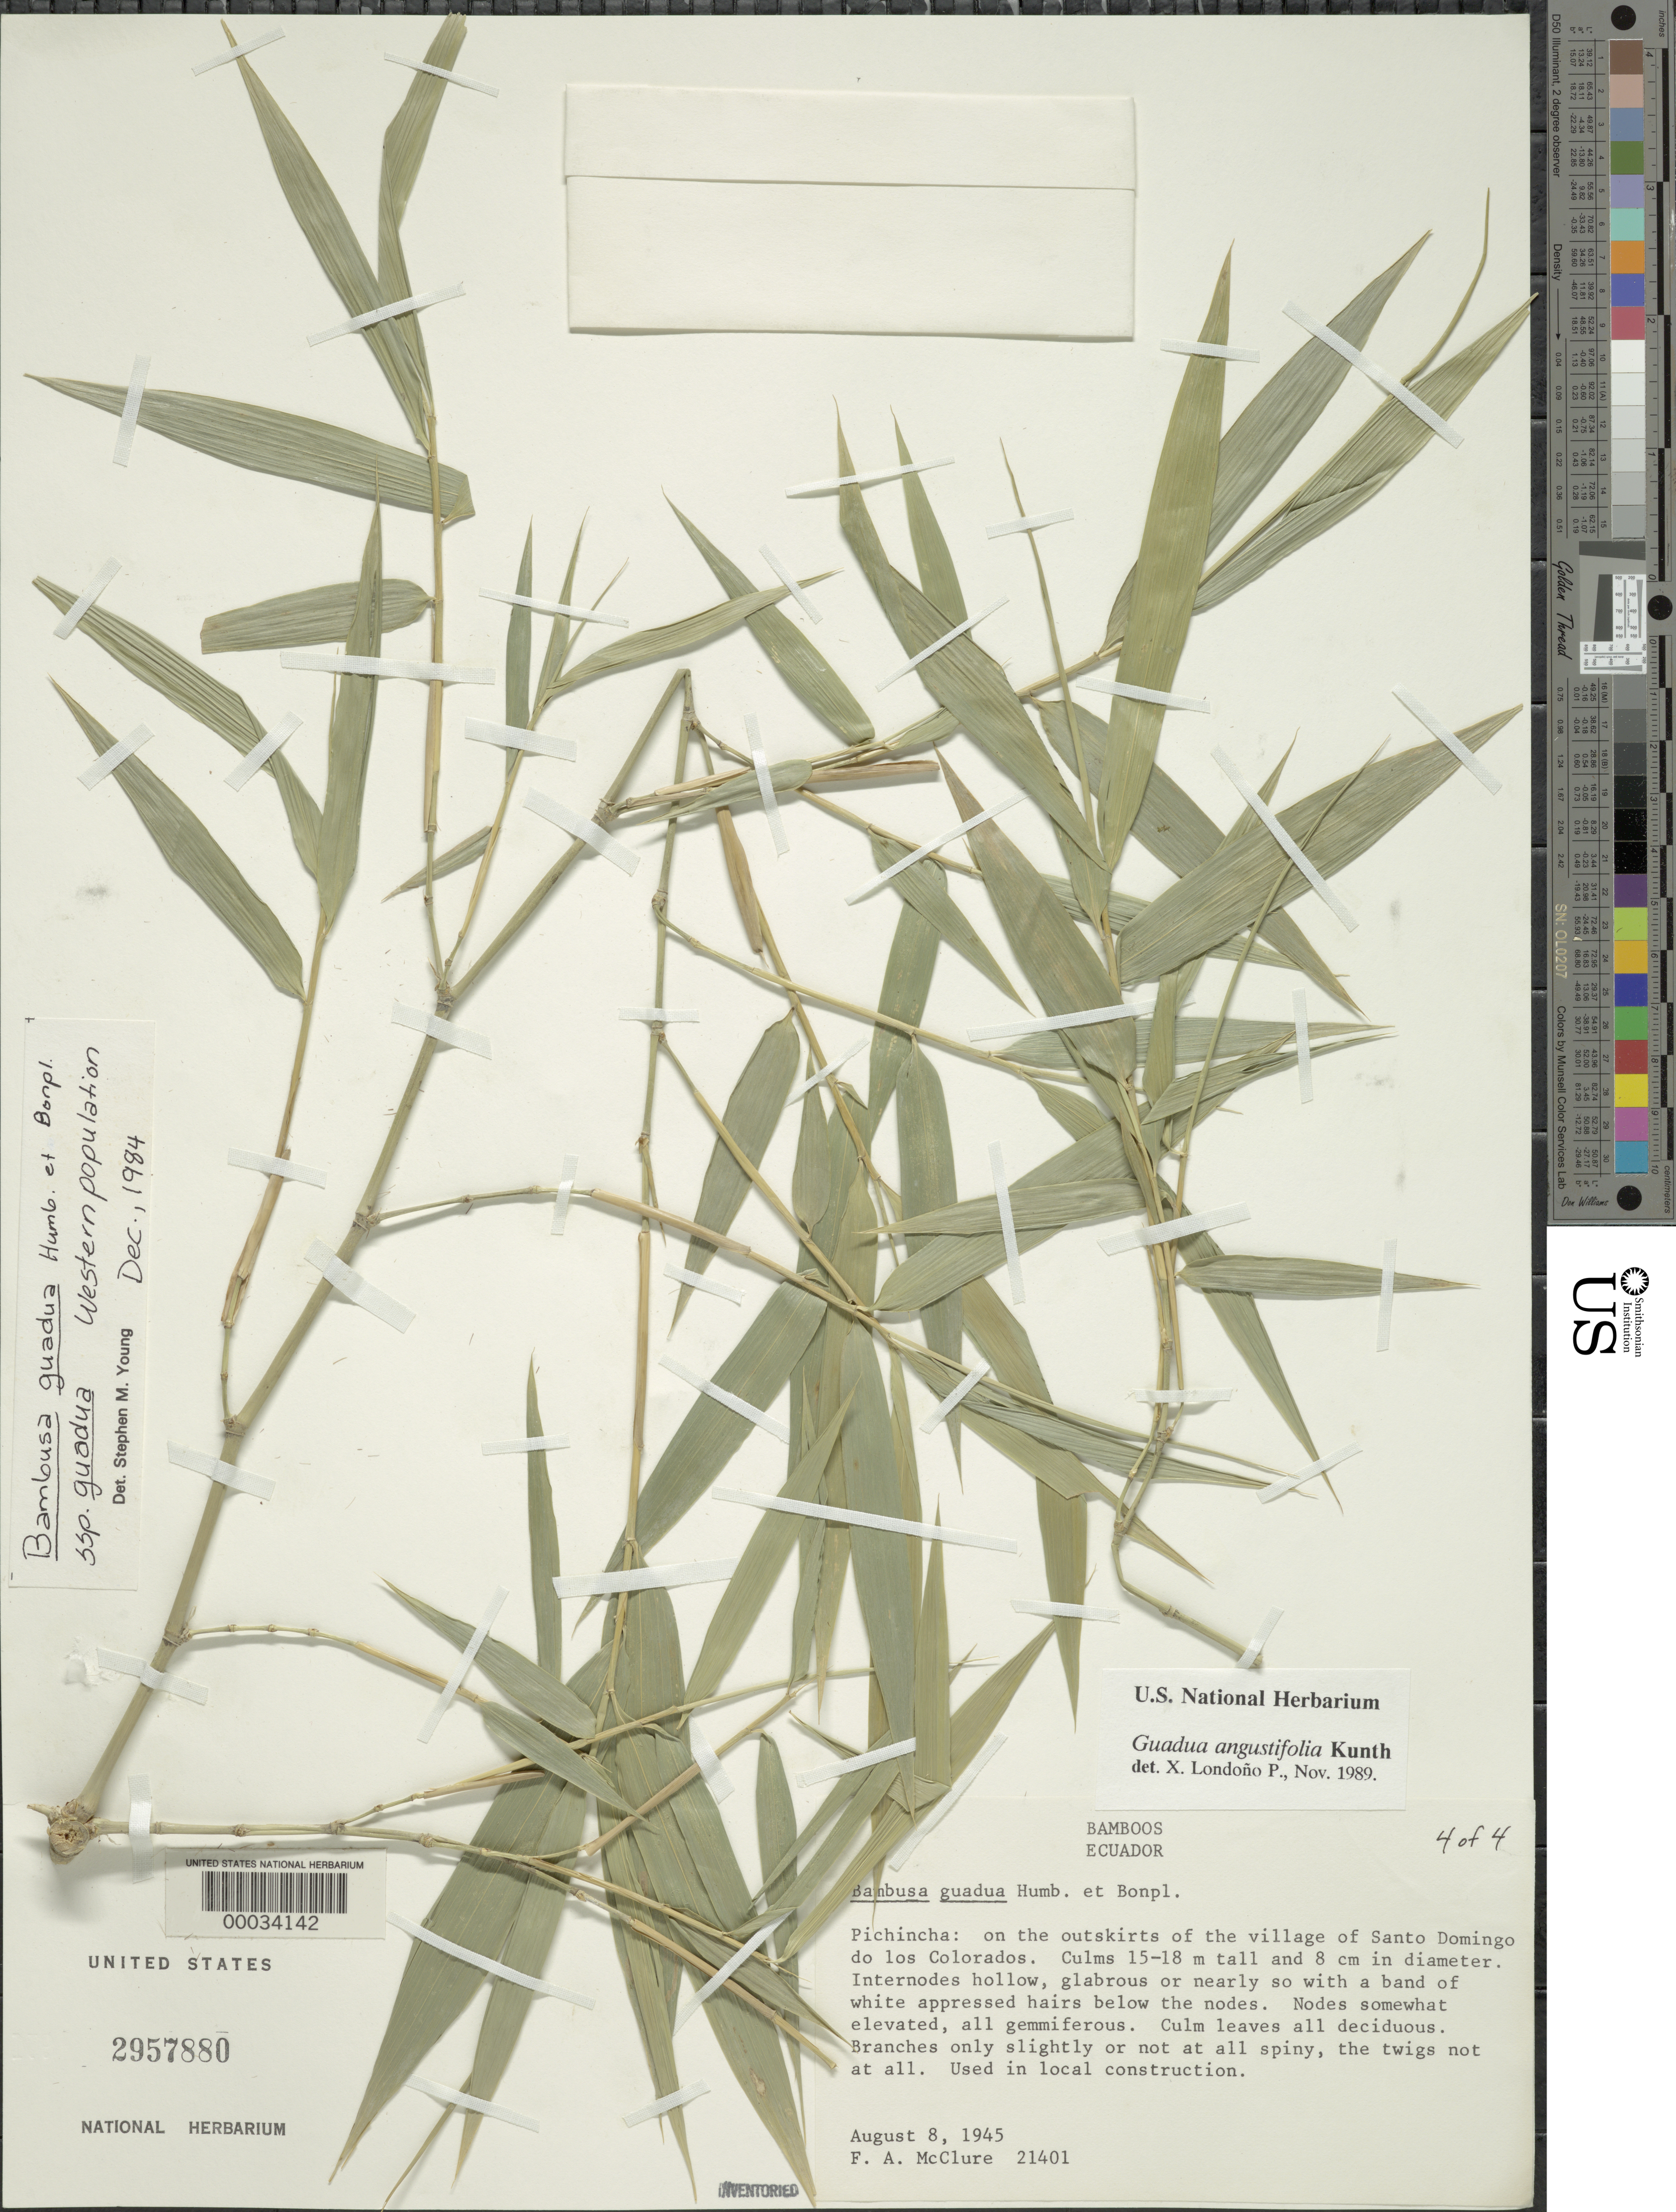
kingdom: Plantae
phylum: Tracheophyta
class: Liliopsida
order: Poales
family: Poaceae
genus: Guadua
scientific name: Guadua angustifolia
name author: Kunth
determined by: Londoño, X., (TULV), Jardin Botanico "Juan Maria Cespedes"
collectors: F. A. McClure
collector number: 21401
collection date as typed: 08 Aug 1945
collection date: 1945-08-08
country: Ecuador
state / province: Pichincha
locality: Santo Domingo do los Colorados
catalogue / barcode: US 2957880